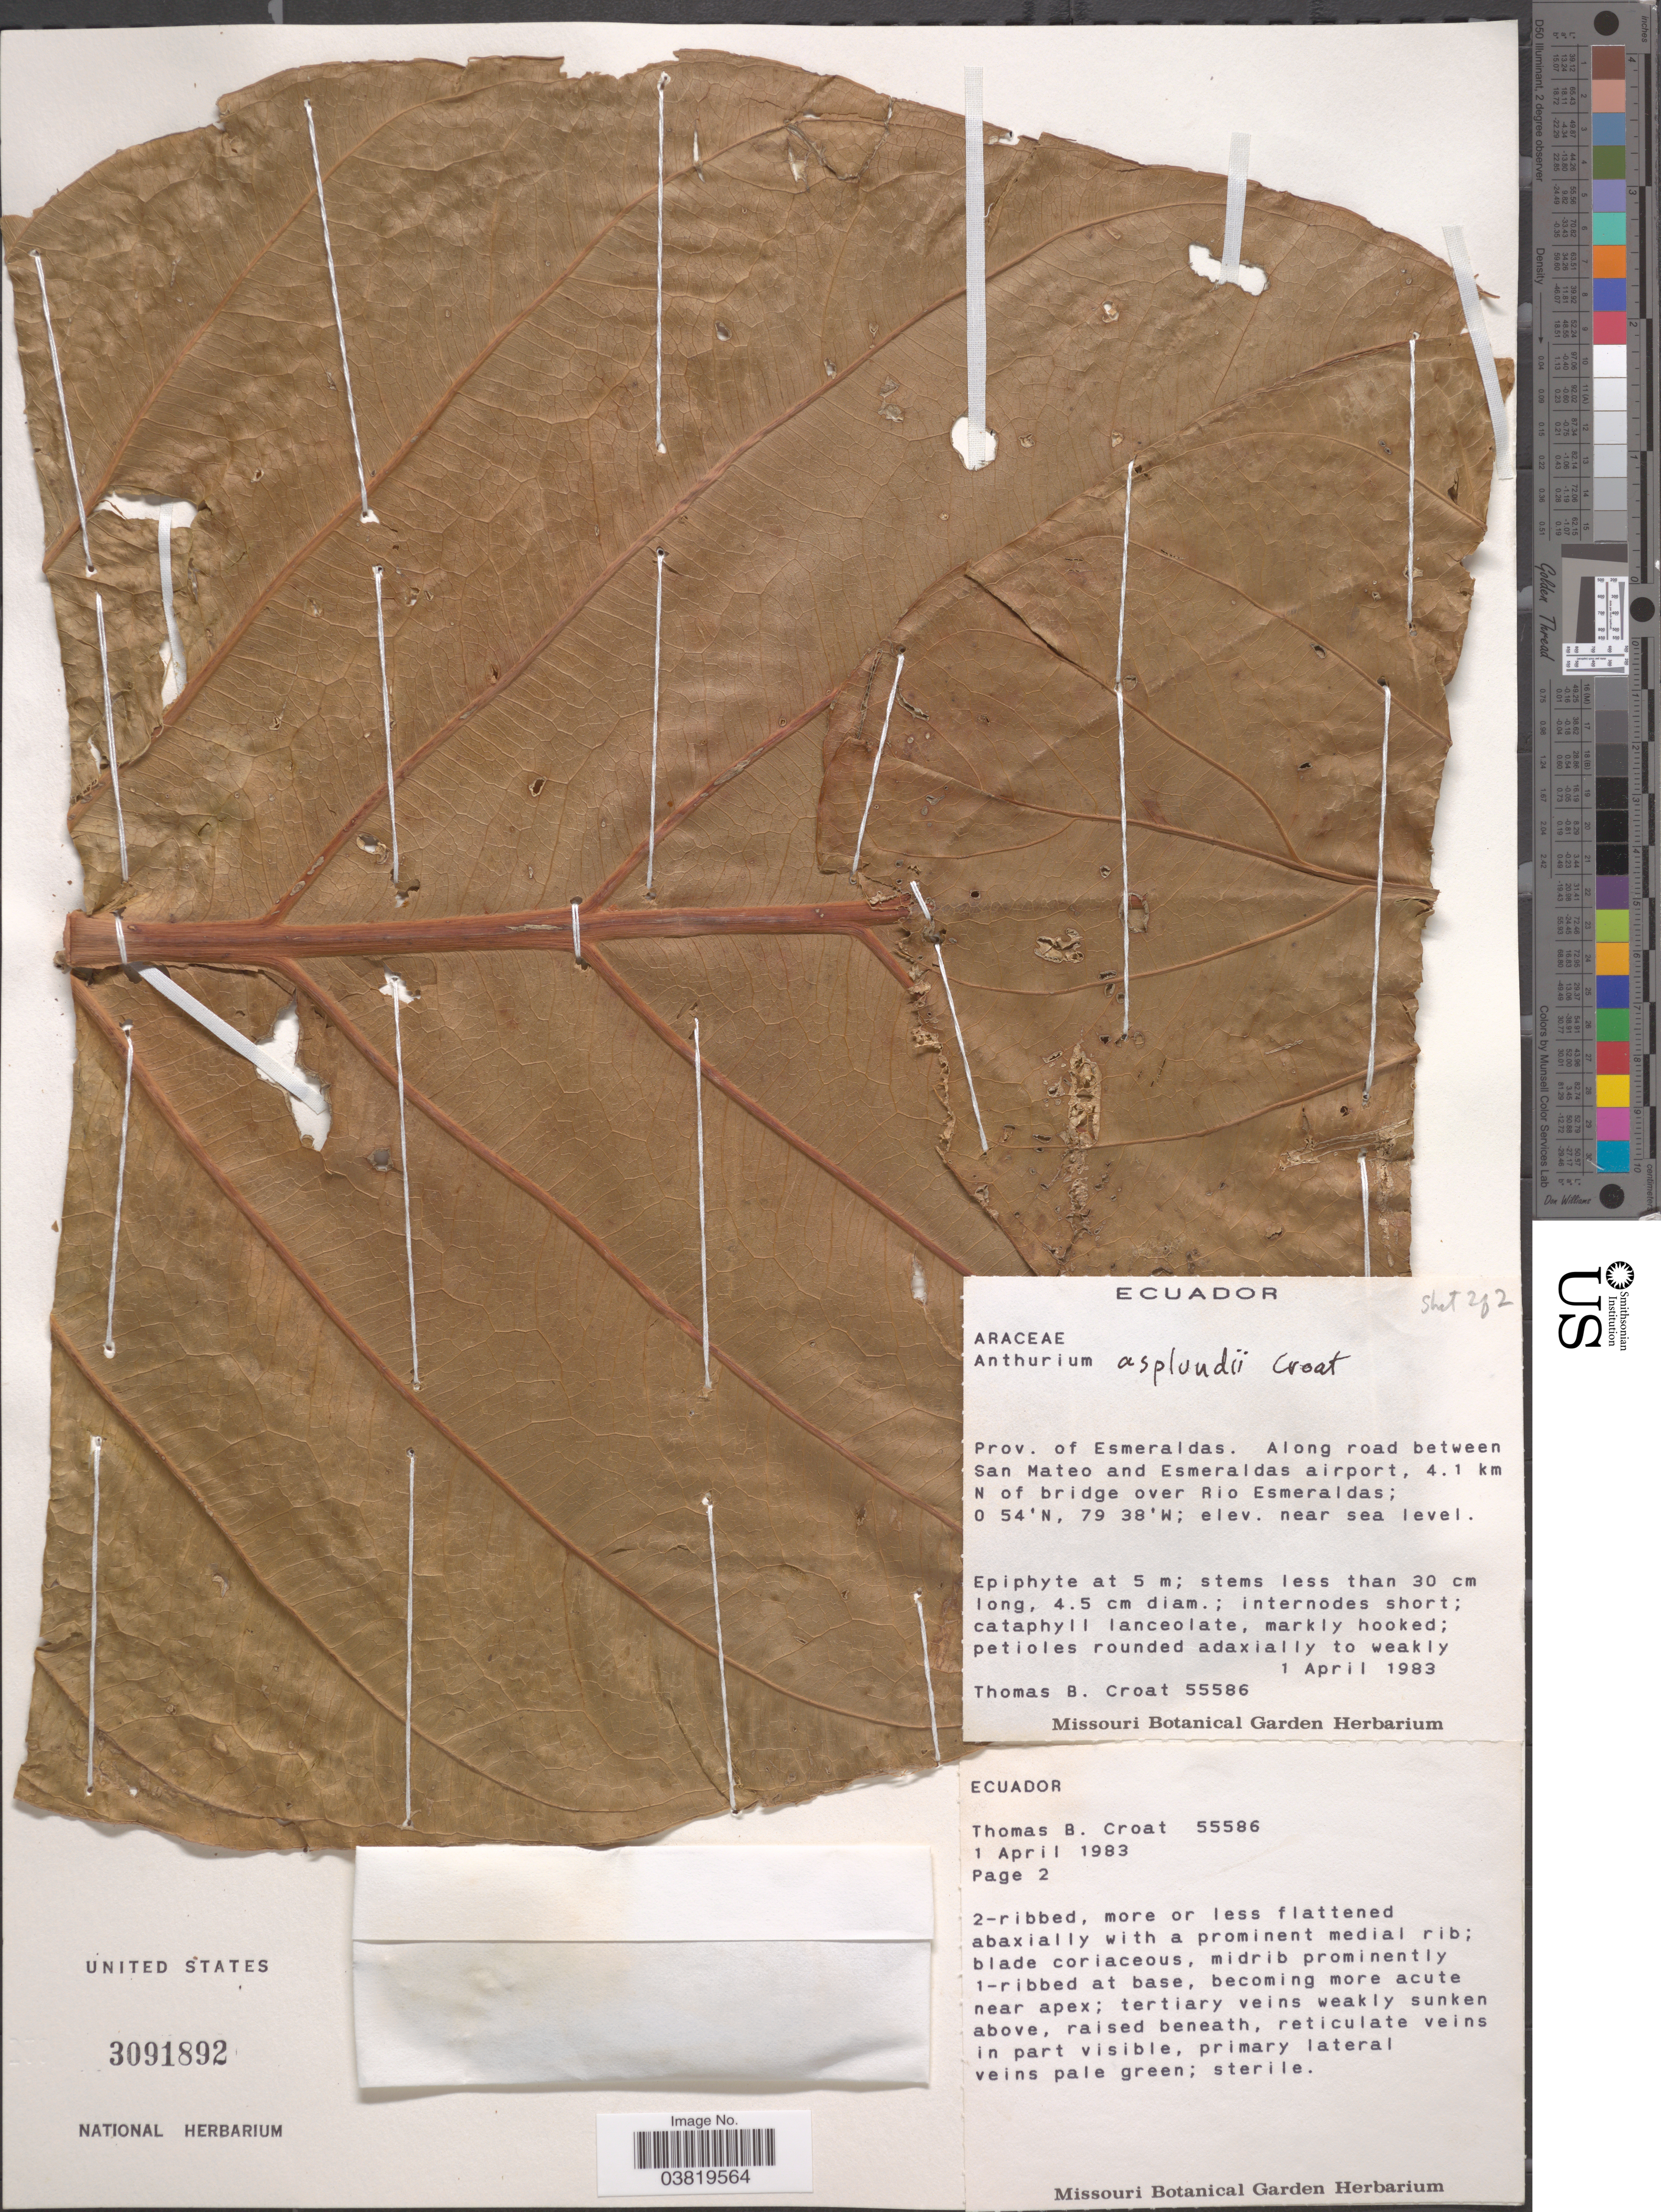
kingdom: Plantae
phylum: Tracheophyta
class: Liliopsida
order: Alismatales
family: Araceae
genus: Anthurium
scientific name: Anthurium asplundii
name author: Croat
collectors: T. B. Croat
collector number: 55586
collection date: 1983-04-01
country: Ecuador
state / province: Esmeraldas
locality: Along road between San Mateo and Esmeraldas airport, 4.1 km N of bridge over Rio Esmeraldas.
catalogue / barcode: US 3091892